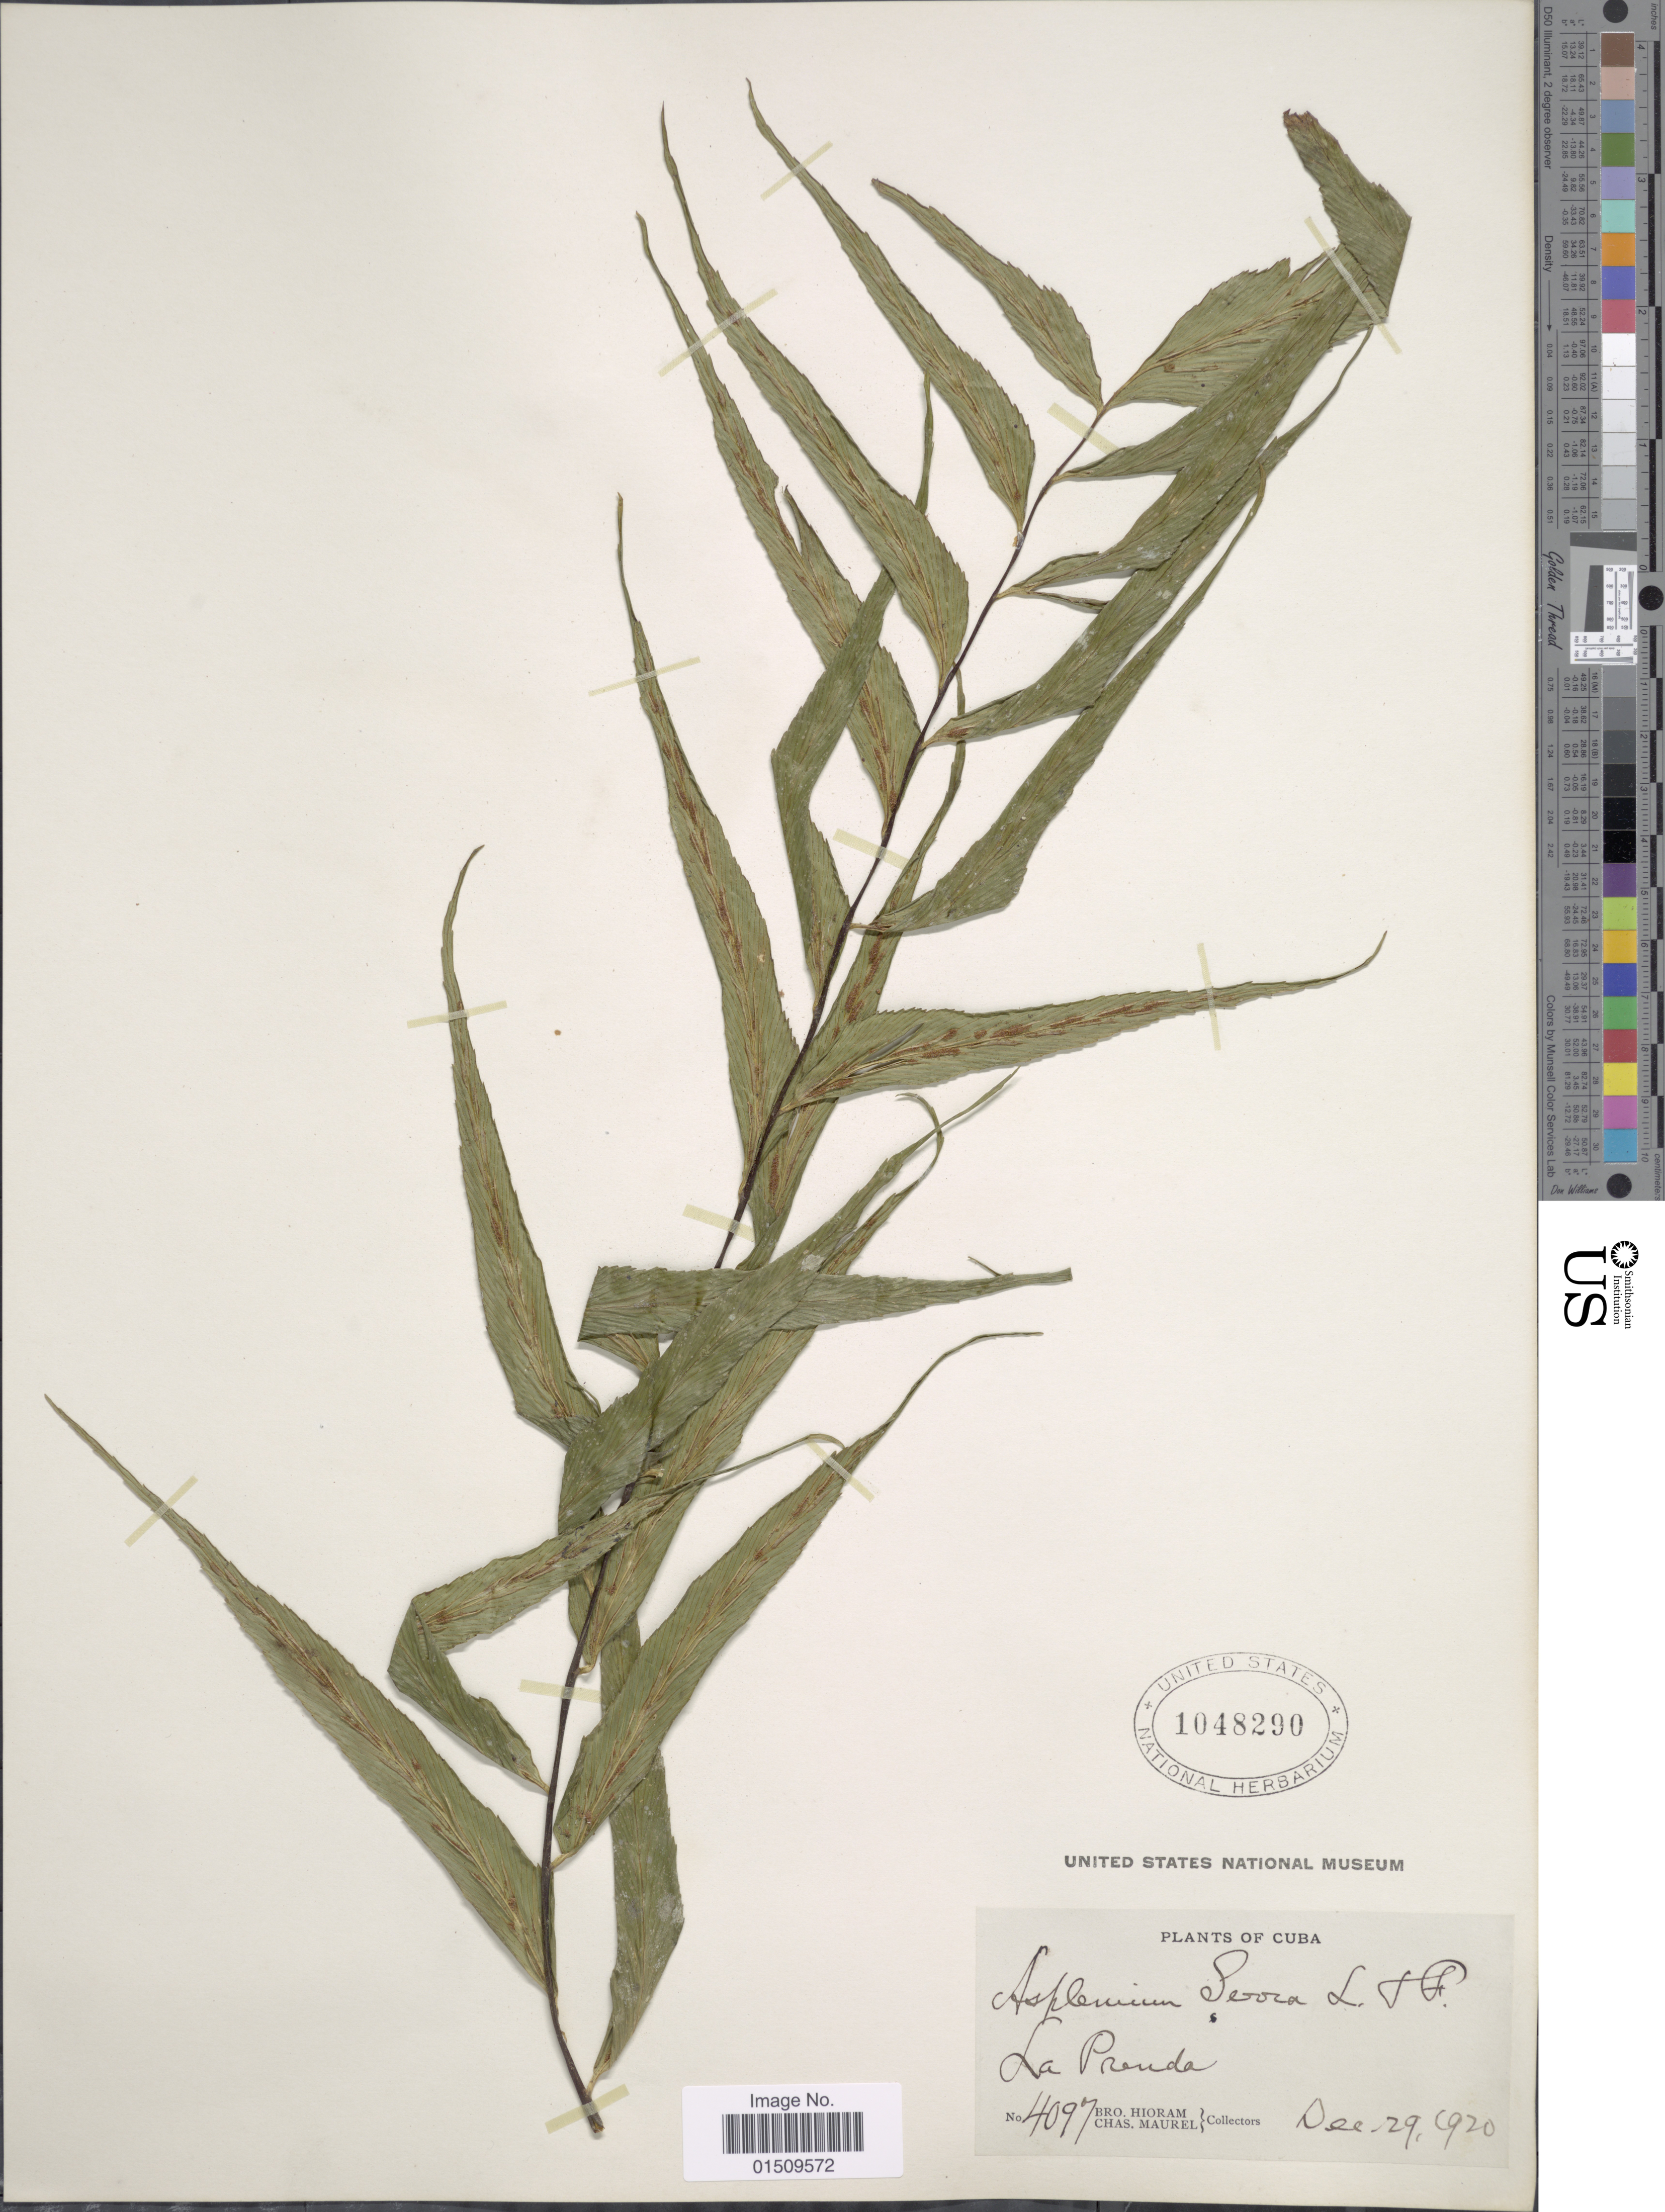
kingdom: Plantae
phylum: Tracheophyta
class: Polypodiopsida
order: Polypodiales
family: Aspleniaceae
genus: Asplenium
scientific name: Asplenium serra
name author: Langsd. & Fisch.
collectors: Bro. Hioram & C. Maurel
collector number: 4097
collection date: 1920-12-29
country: Cuba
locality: Cuba, La Prenda.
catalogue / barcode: US 1048290